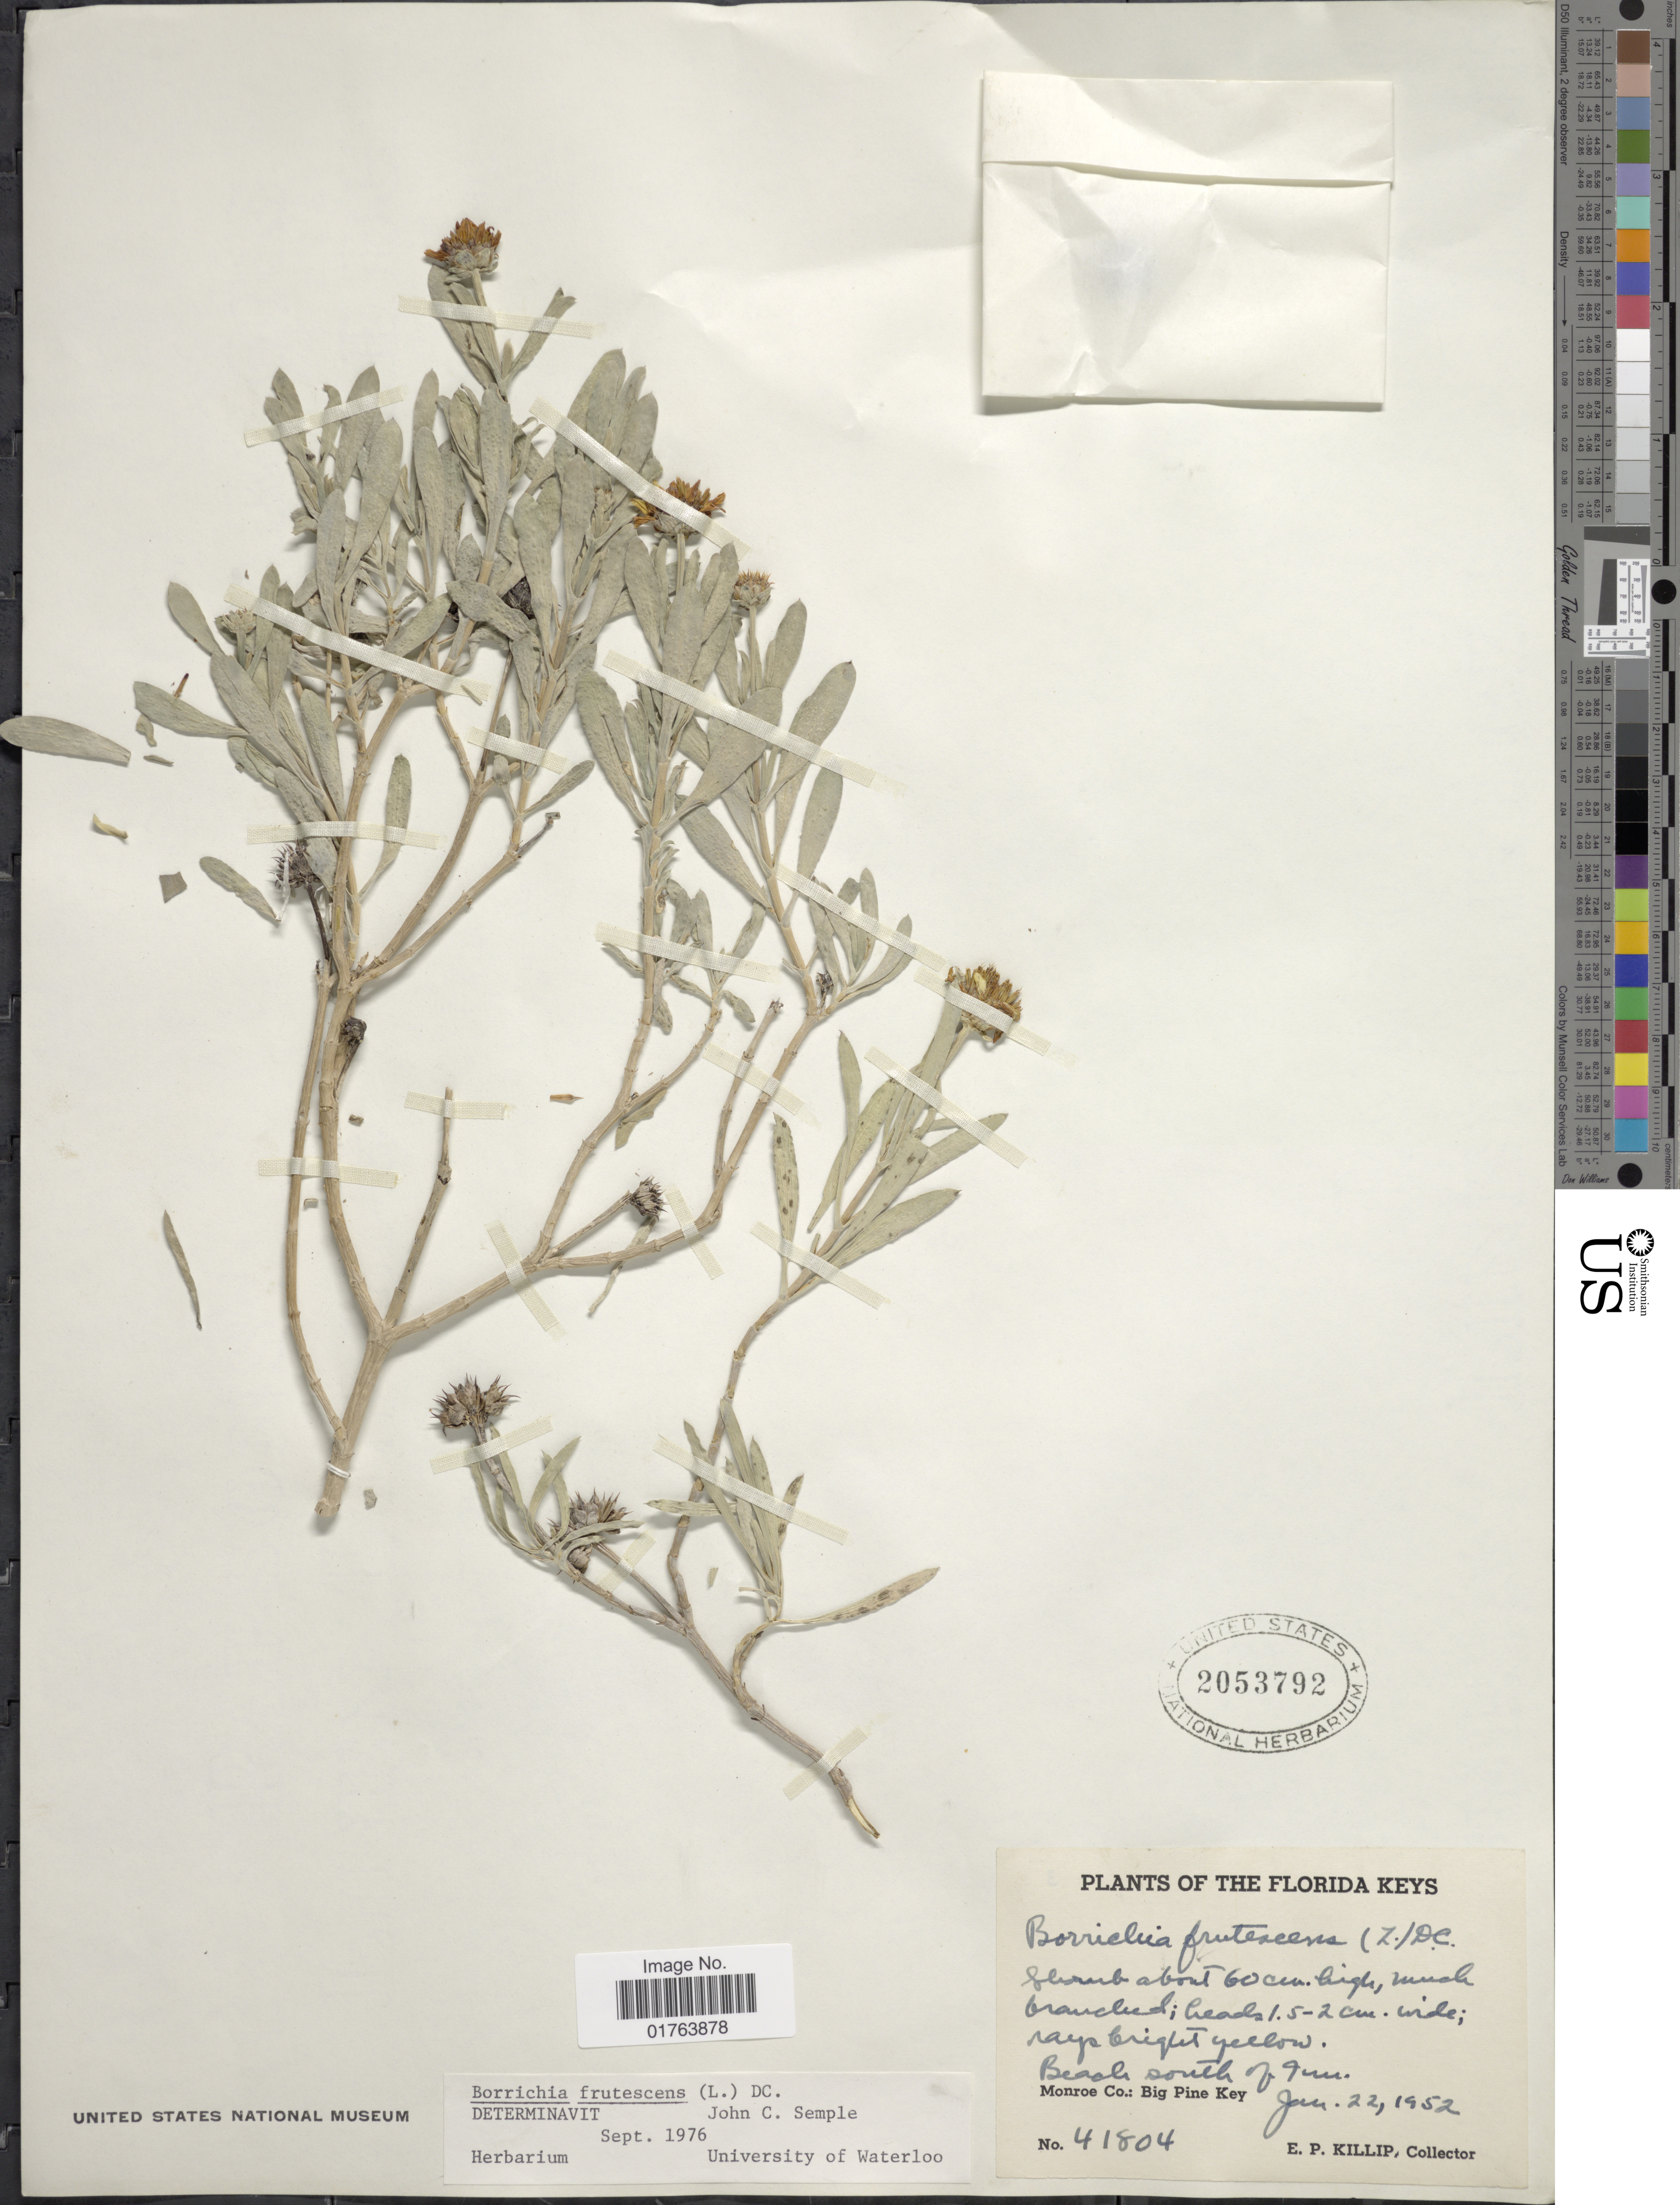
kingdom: Plantae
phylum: Tracheophyta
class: Magnoliopsida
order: Asterales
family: Asteraceae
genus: Borrichia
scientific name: Borrichia frutescens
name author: (L.) DC.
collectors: E. P. Killip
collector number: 41804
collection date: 1952-01-22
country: United States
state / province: Florida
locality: Florida Keys, Monroe Co.: Big Pine Key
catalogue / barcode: US 2053792